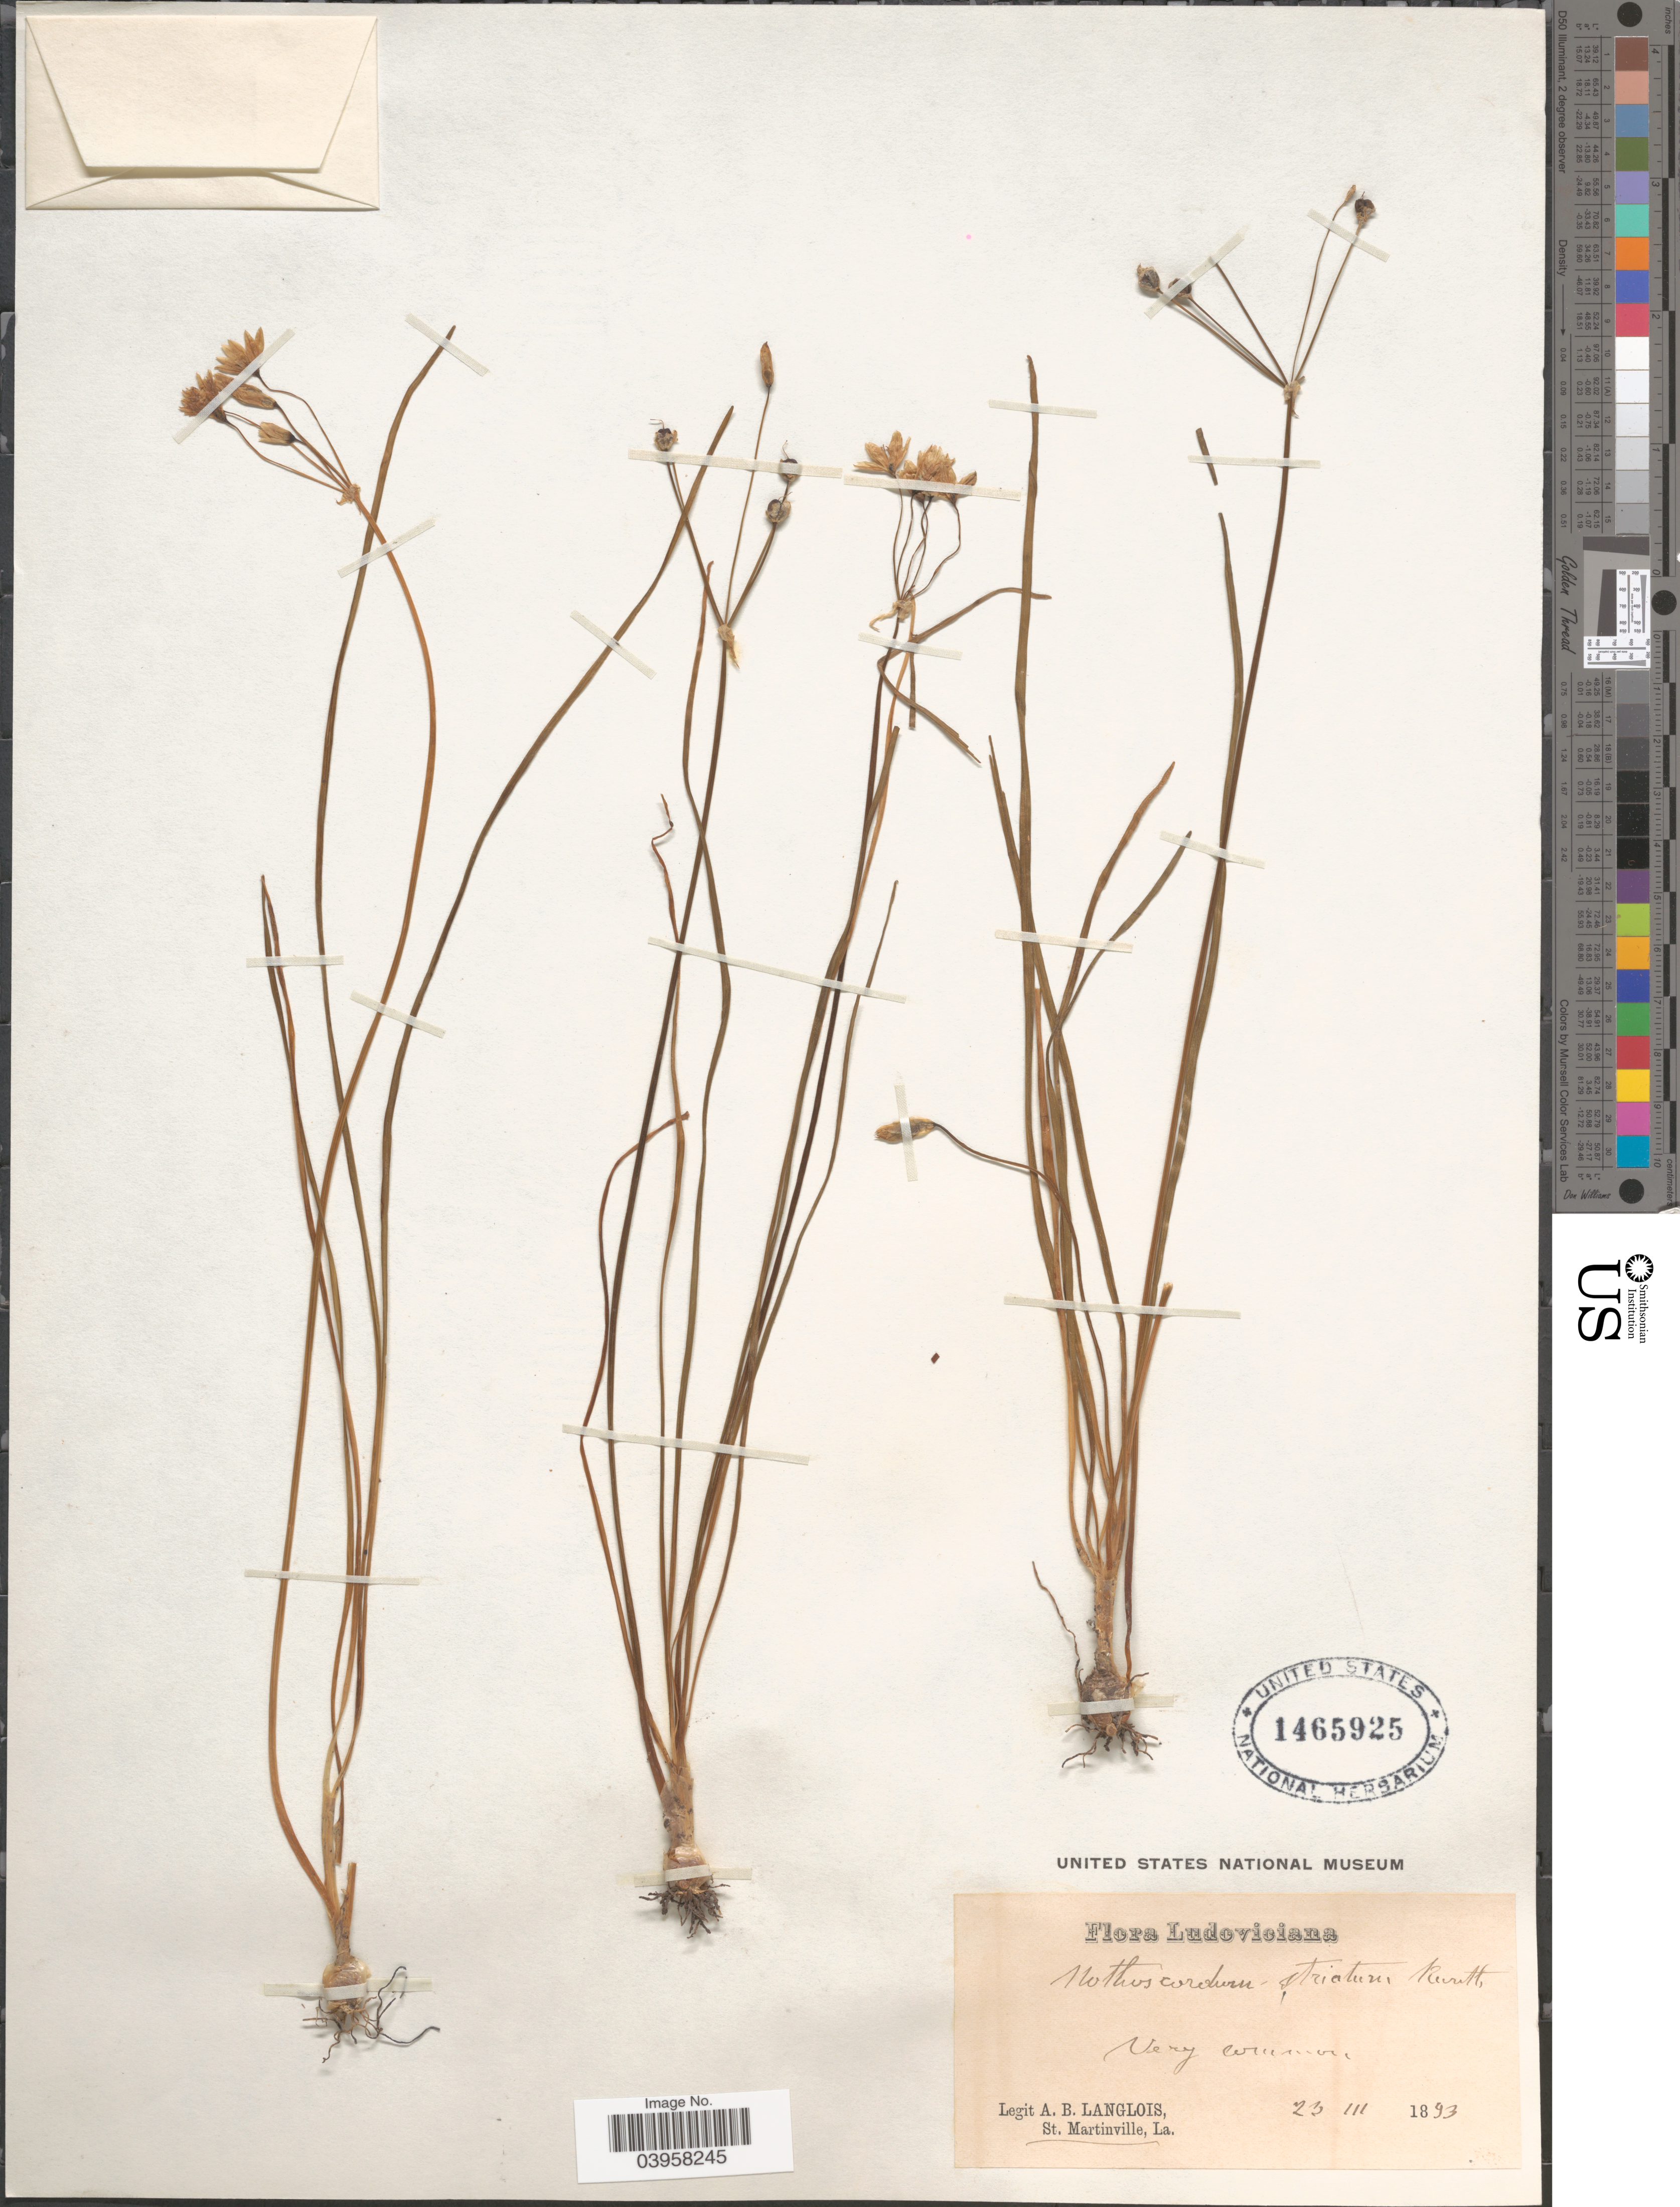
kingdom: Plantae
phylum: Tracheophyta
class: Liliopsida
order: Asparagales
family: Amaryllidaceae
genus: Nothoscordum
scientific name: Nothoscordum bivalve var. bivalve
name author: (L.) Britton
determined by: Strong, Mark T., (BOT), Smithsonian Institution - National Museum of Natural History (UNITED STATES)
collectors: A. Langlois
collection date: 1893-03-23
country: United States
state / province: Louisiana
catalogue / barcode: US 1465925